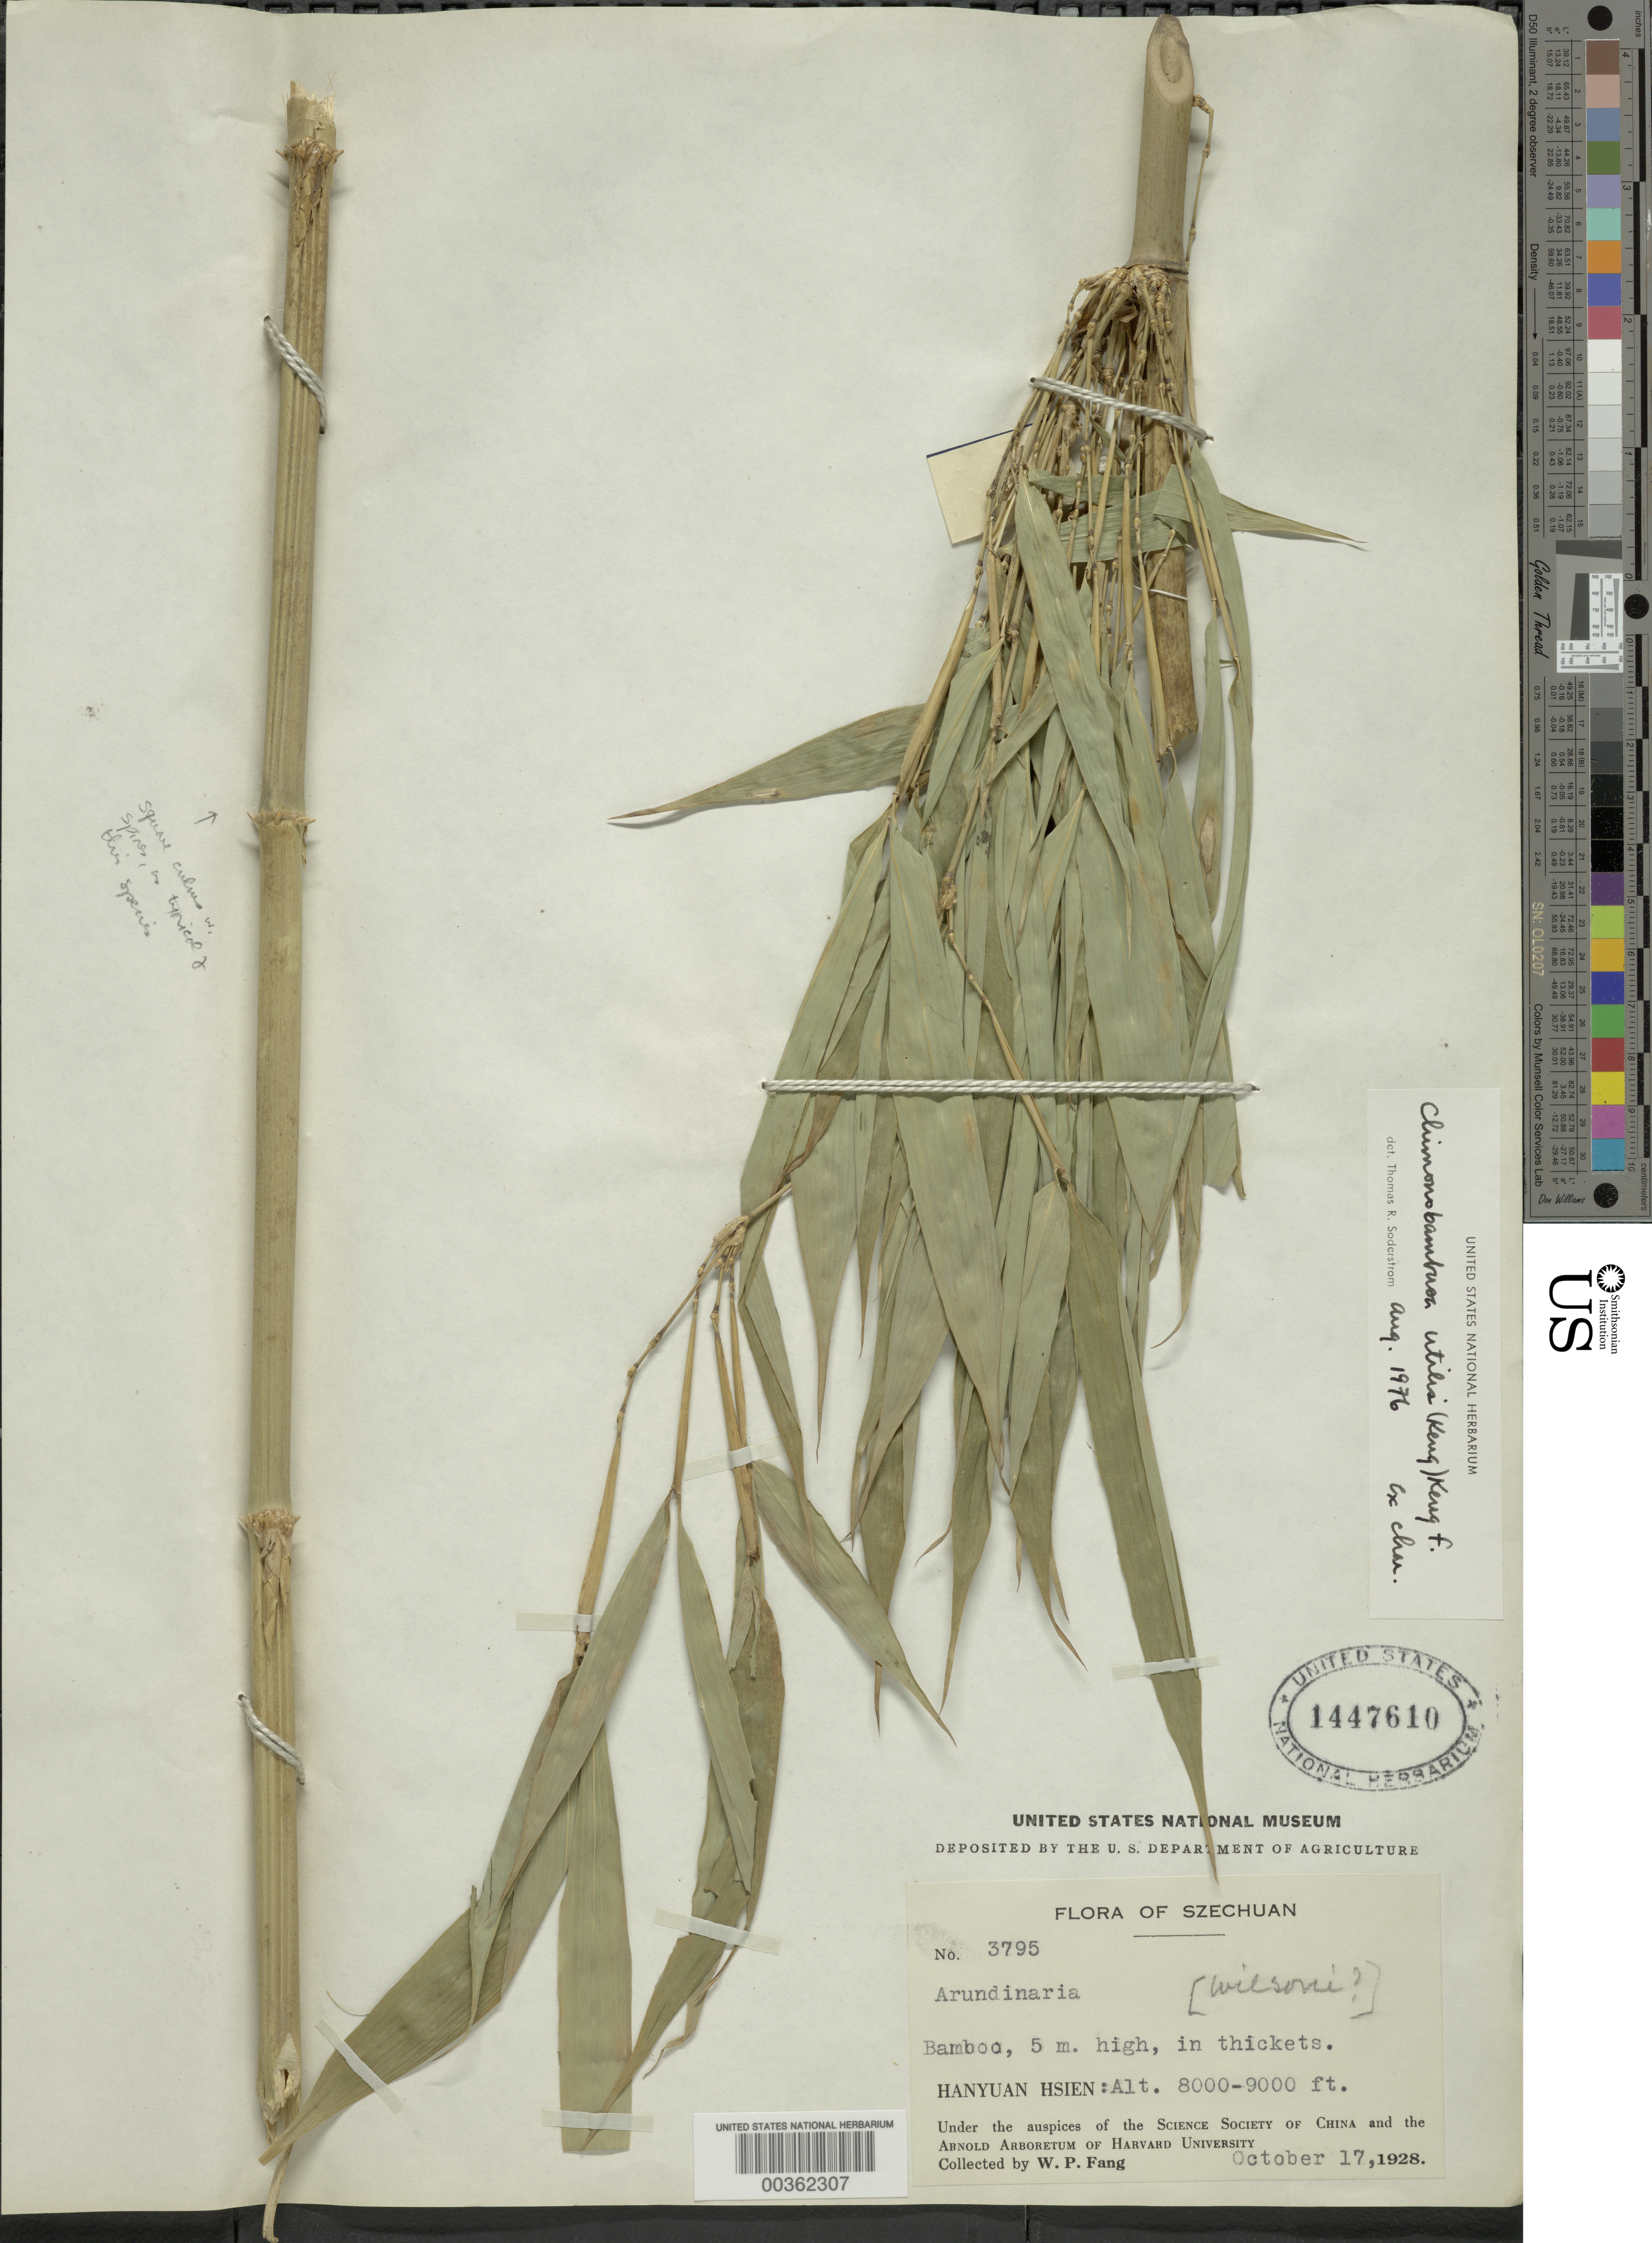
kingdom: Plantae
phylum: Tracheophyta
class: Liliopsida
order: Poales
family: Poaceae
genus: Chimonobambusa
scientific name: Chimonobambusa utilis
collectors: W. P. Fang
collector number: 3795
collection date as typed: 17 Oct 1928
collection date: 1928-10-17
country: China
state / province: Sichuan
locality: Hanyuan hsien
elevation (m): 2440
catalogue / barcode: US 1447610